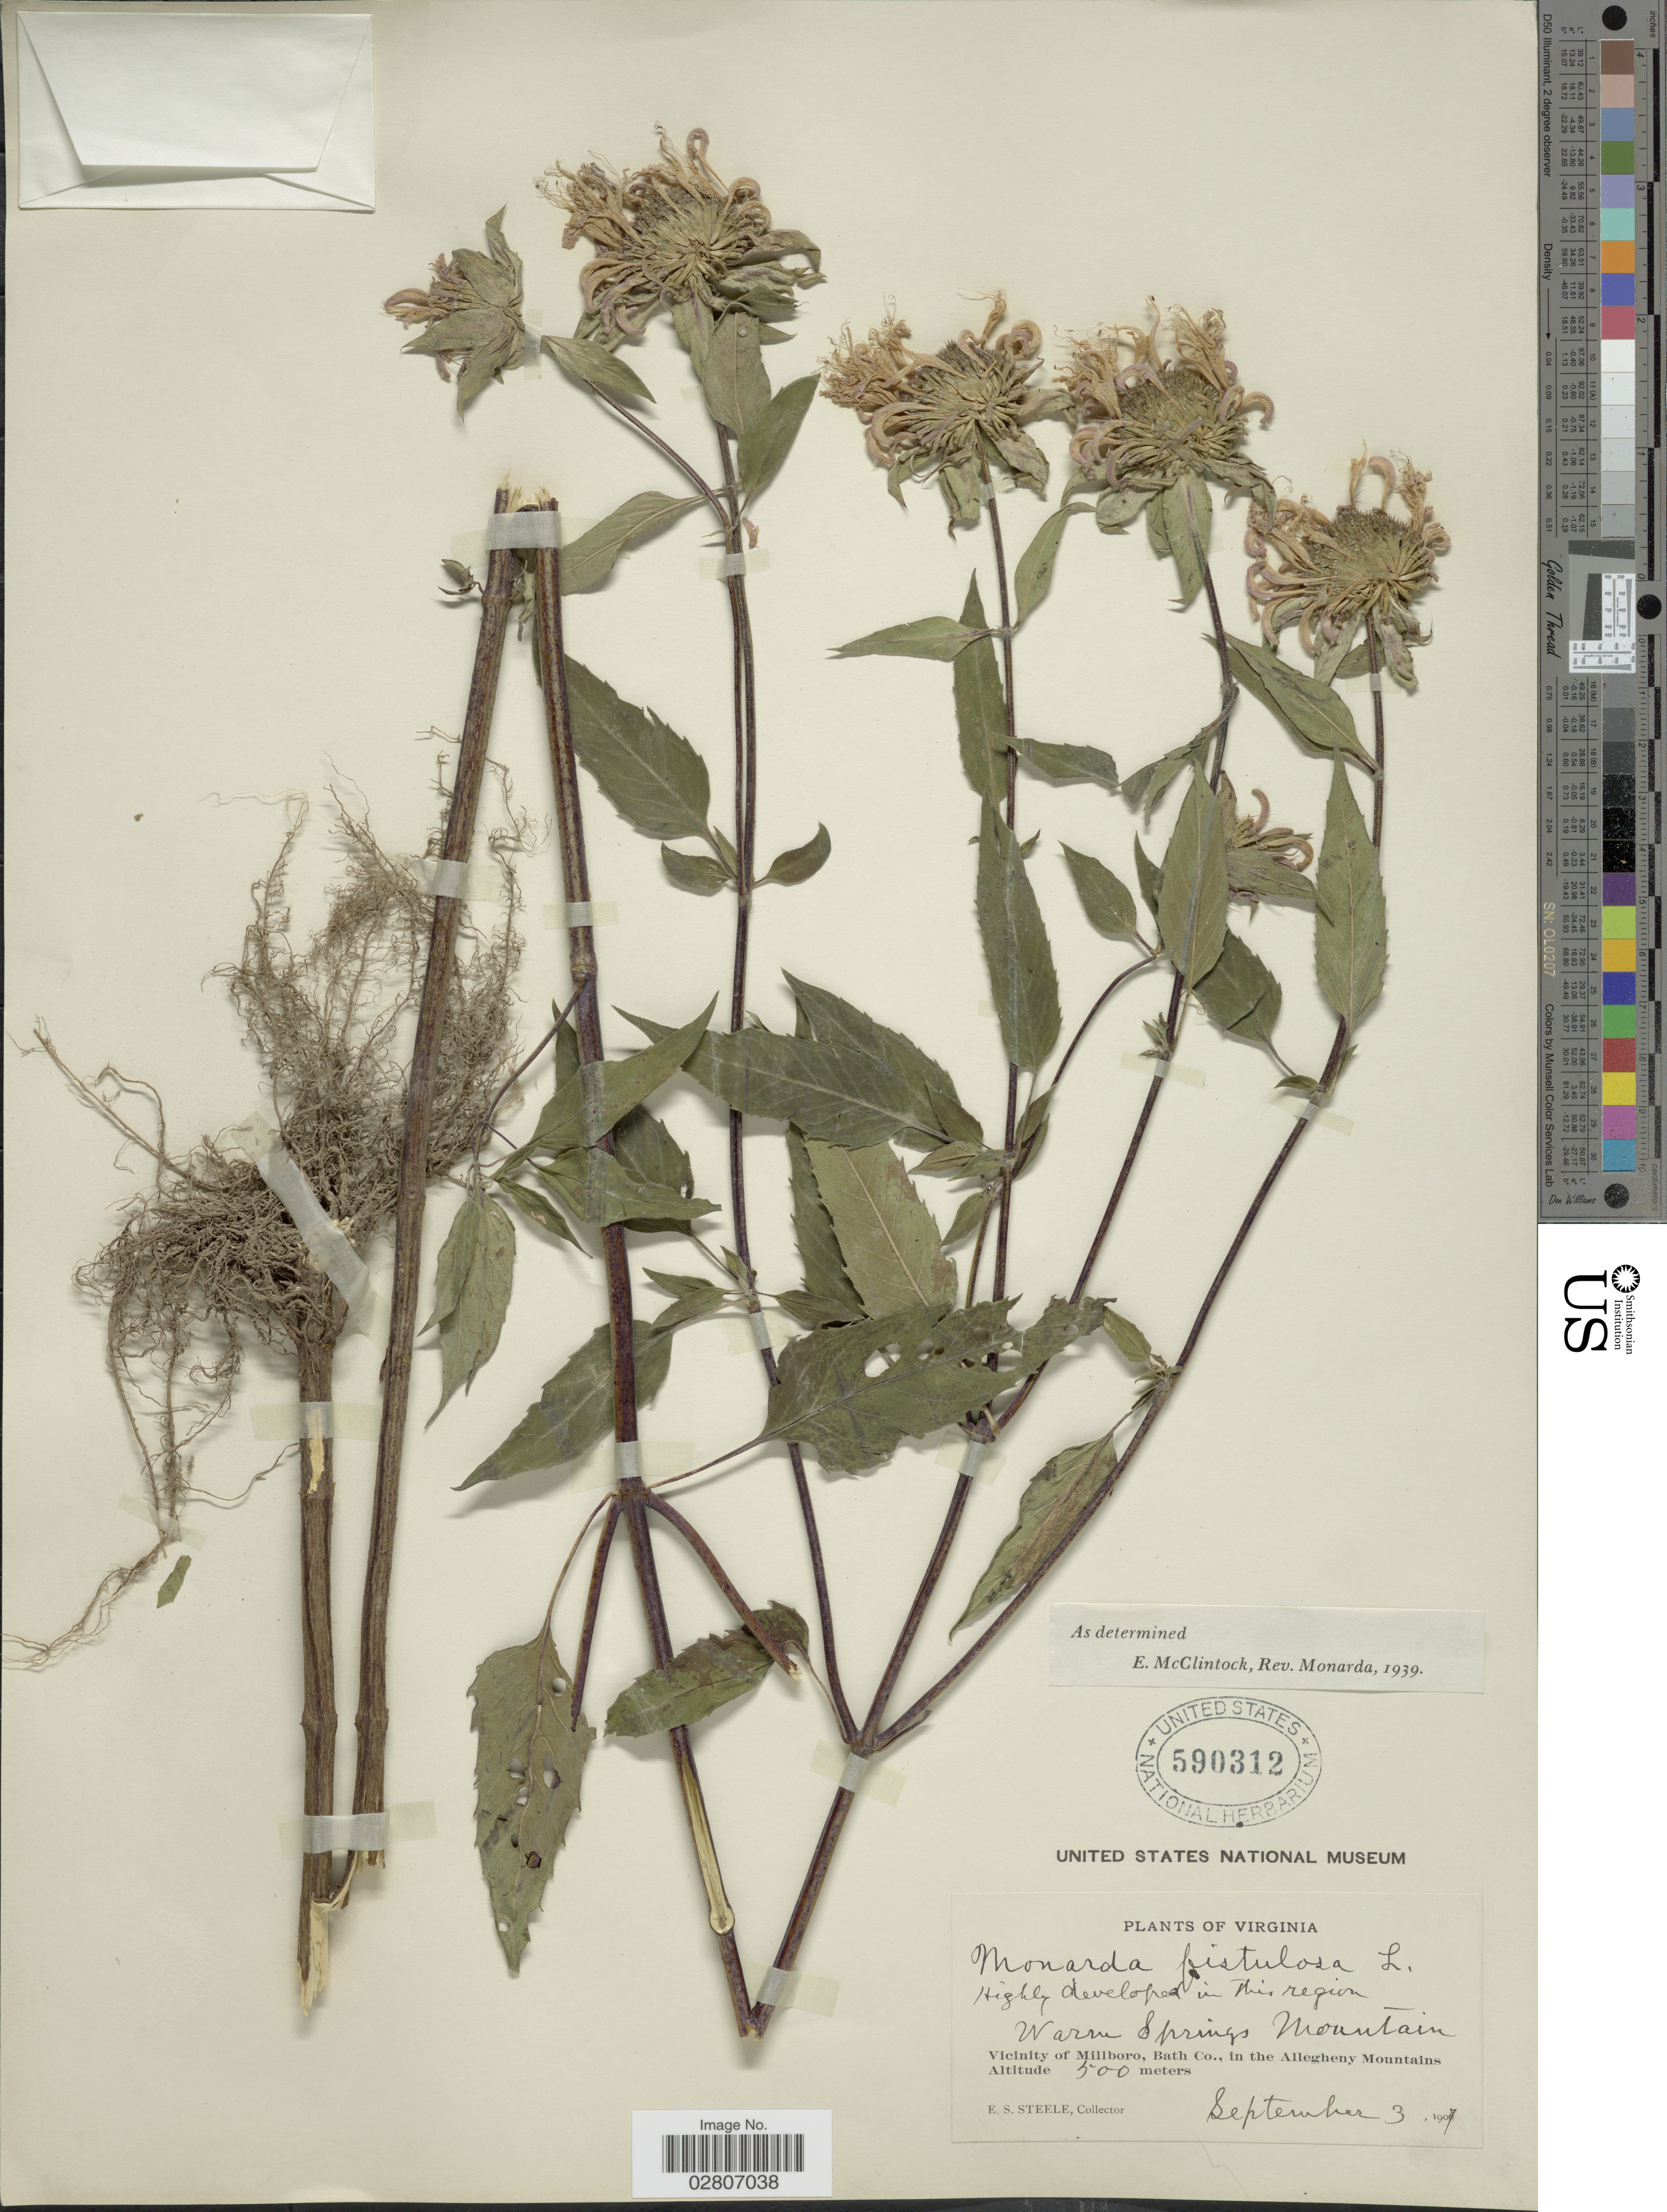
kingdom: Plantae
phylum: Tracheophyta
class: Magnoliopsida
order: Lamiales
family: Lamiaceae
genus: Monarda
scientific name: Monarda fistulosa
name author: L.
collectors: E. Steele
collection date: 1907-09-03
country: United States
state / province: Virginia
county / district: Bath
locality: Warm Springs Mountain. Vicinity of Millboro, Bath Co., in the Allegheny Mountains.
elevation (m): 500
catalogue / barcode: US 590312